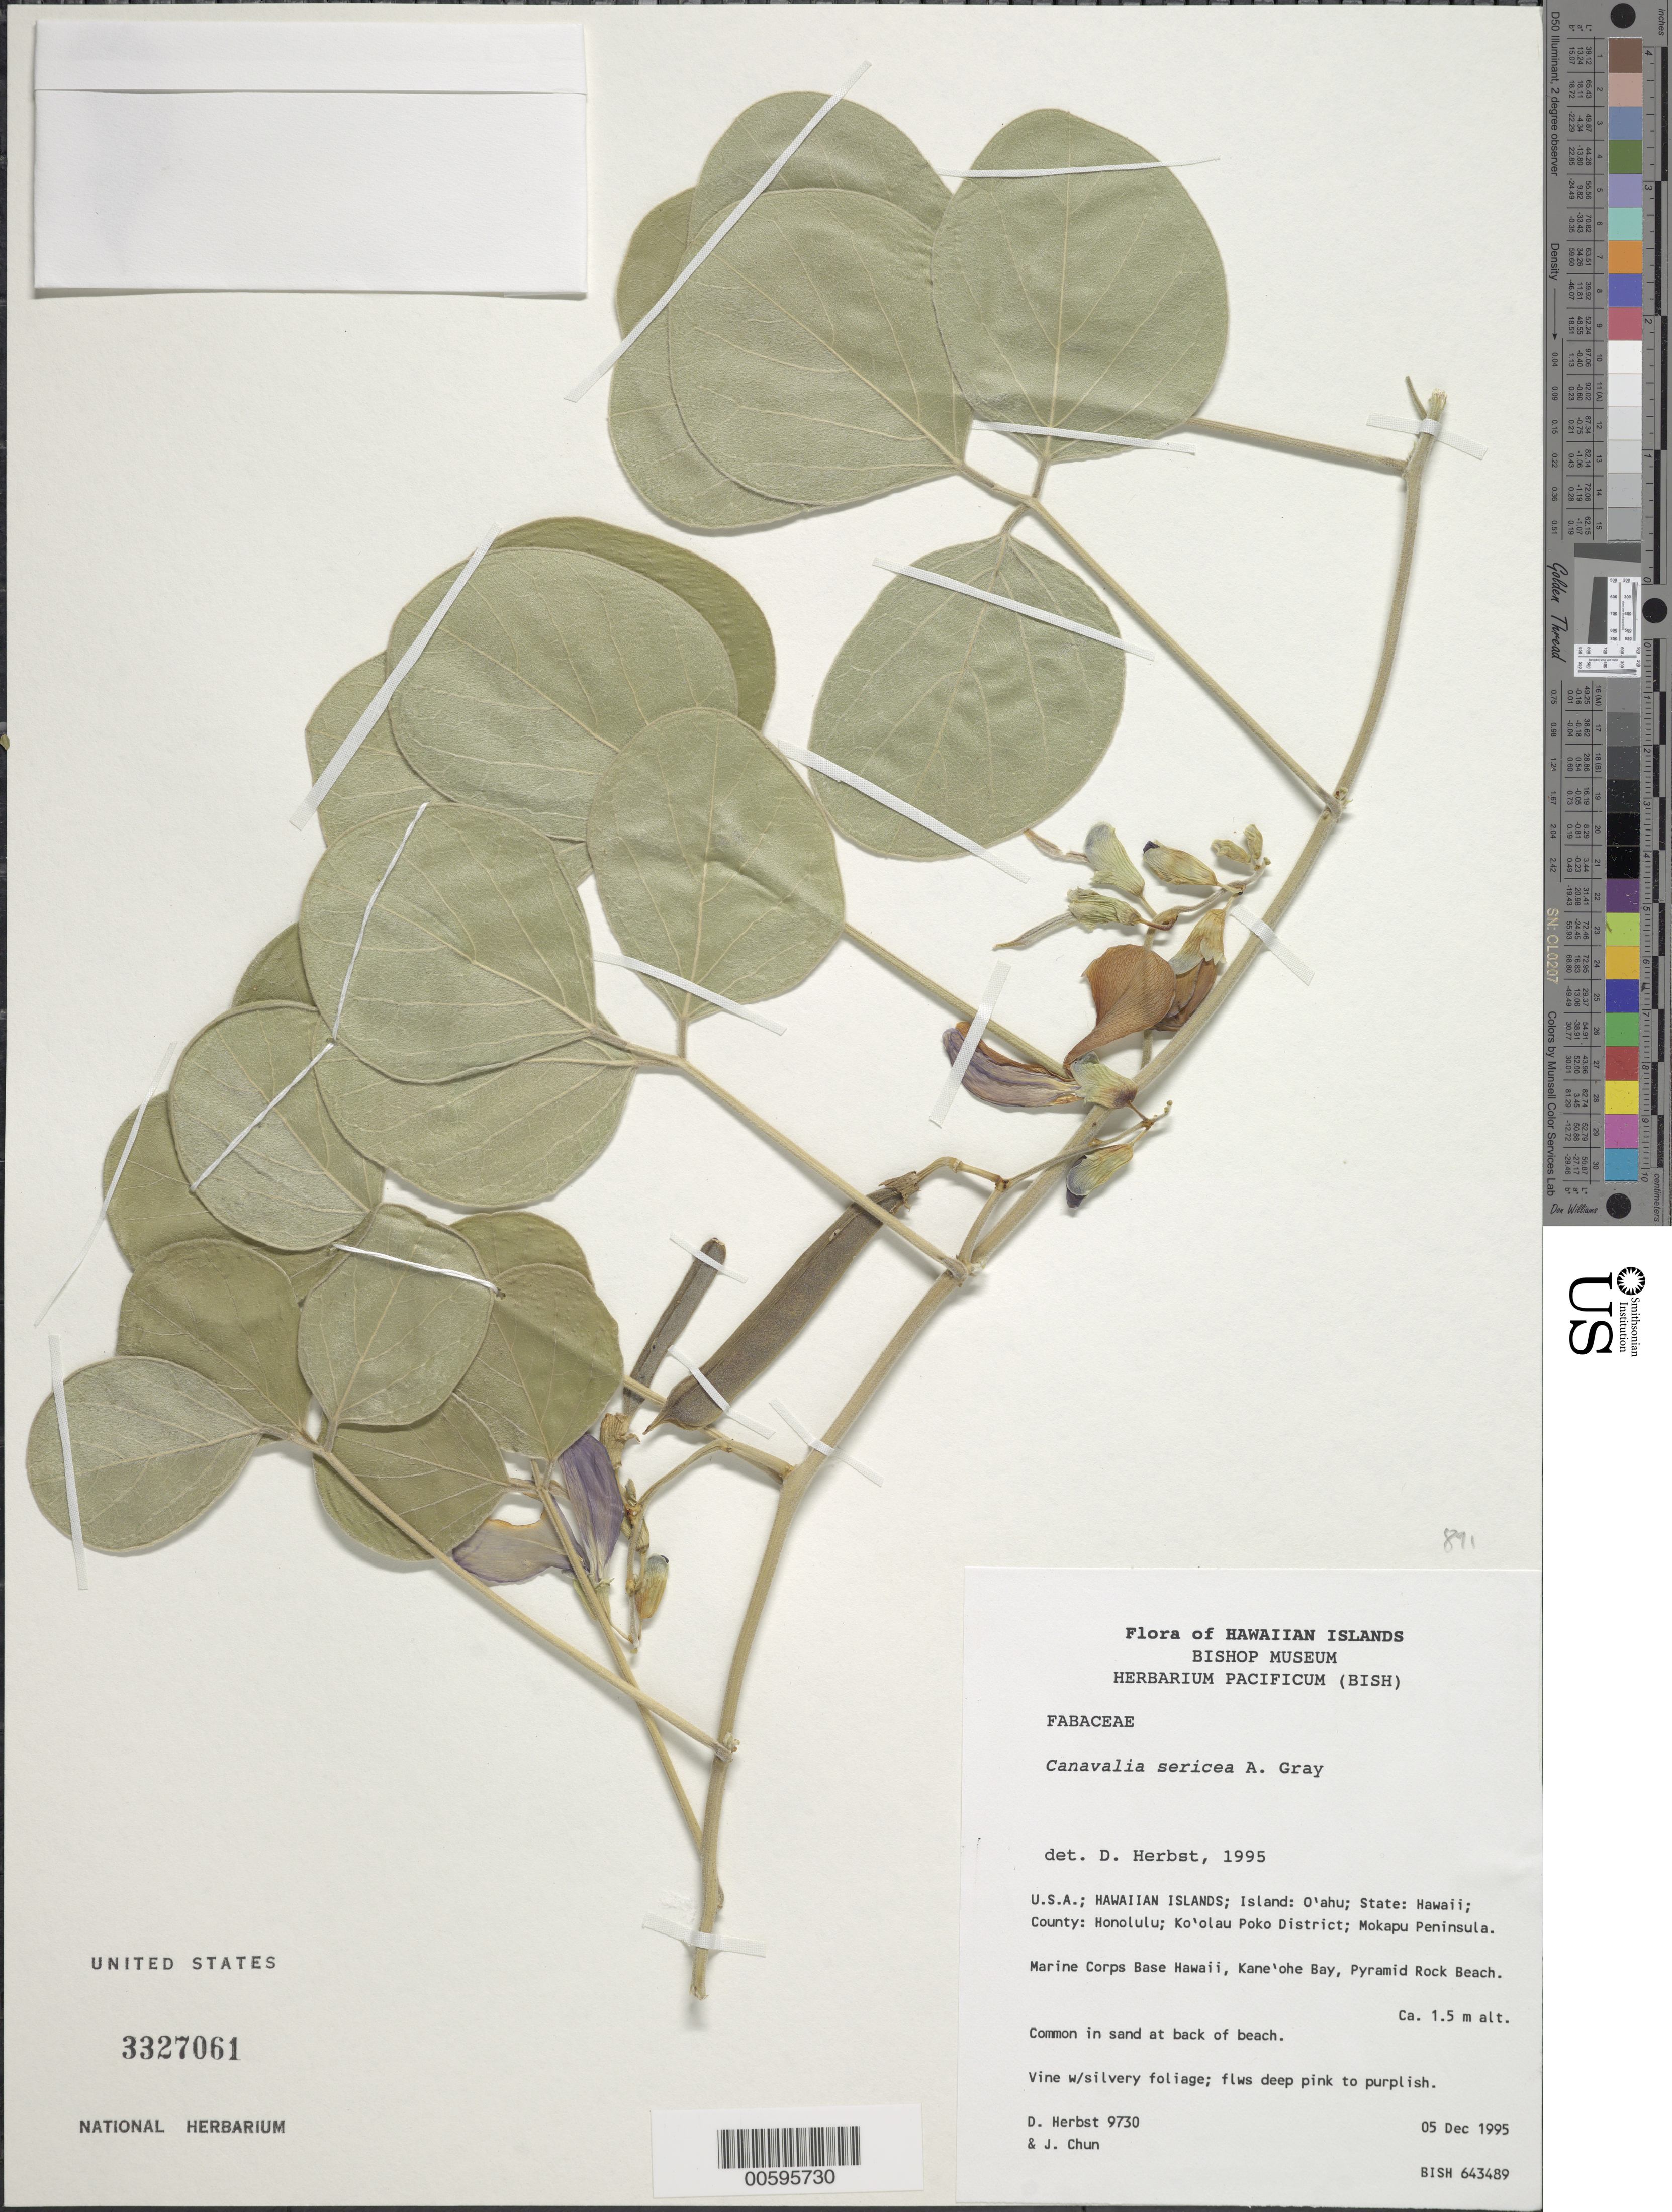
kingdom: Plantae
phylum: Tracheophyta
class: Magnoliopsida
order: Fabales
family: Fabaceae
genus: Canavalia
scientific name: Canavalia sericea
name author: A. Gray in Wilkes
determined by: Herbst, D. R.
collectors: D. R. Herbst & J. Chun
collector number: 9730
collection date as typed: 5 Dec 1995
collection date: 1995-12-05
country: United States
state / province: Hawaii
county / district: Honolulu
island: Oahu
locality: Ko'olau Poko Dist; Makapu Peninsula. Marine Corps Base, Kane'ohe Bay, Pyramid Rock Beach.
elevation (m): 1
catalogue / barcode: US 3327061